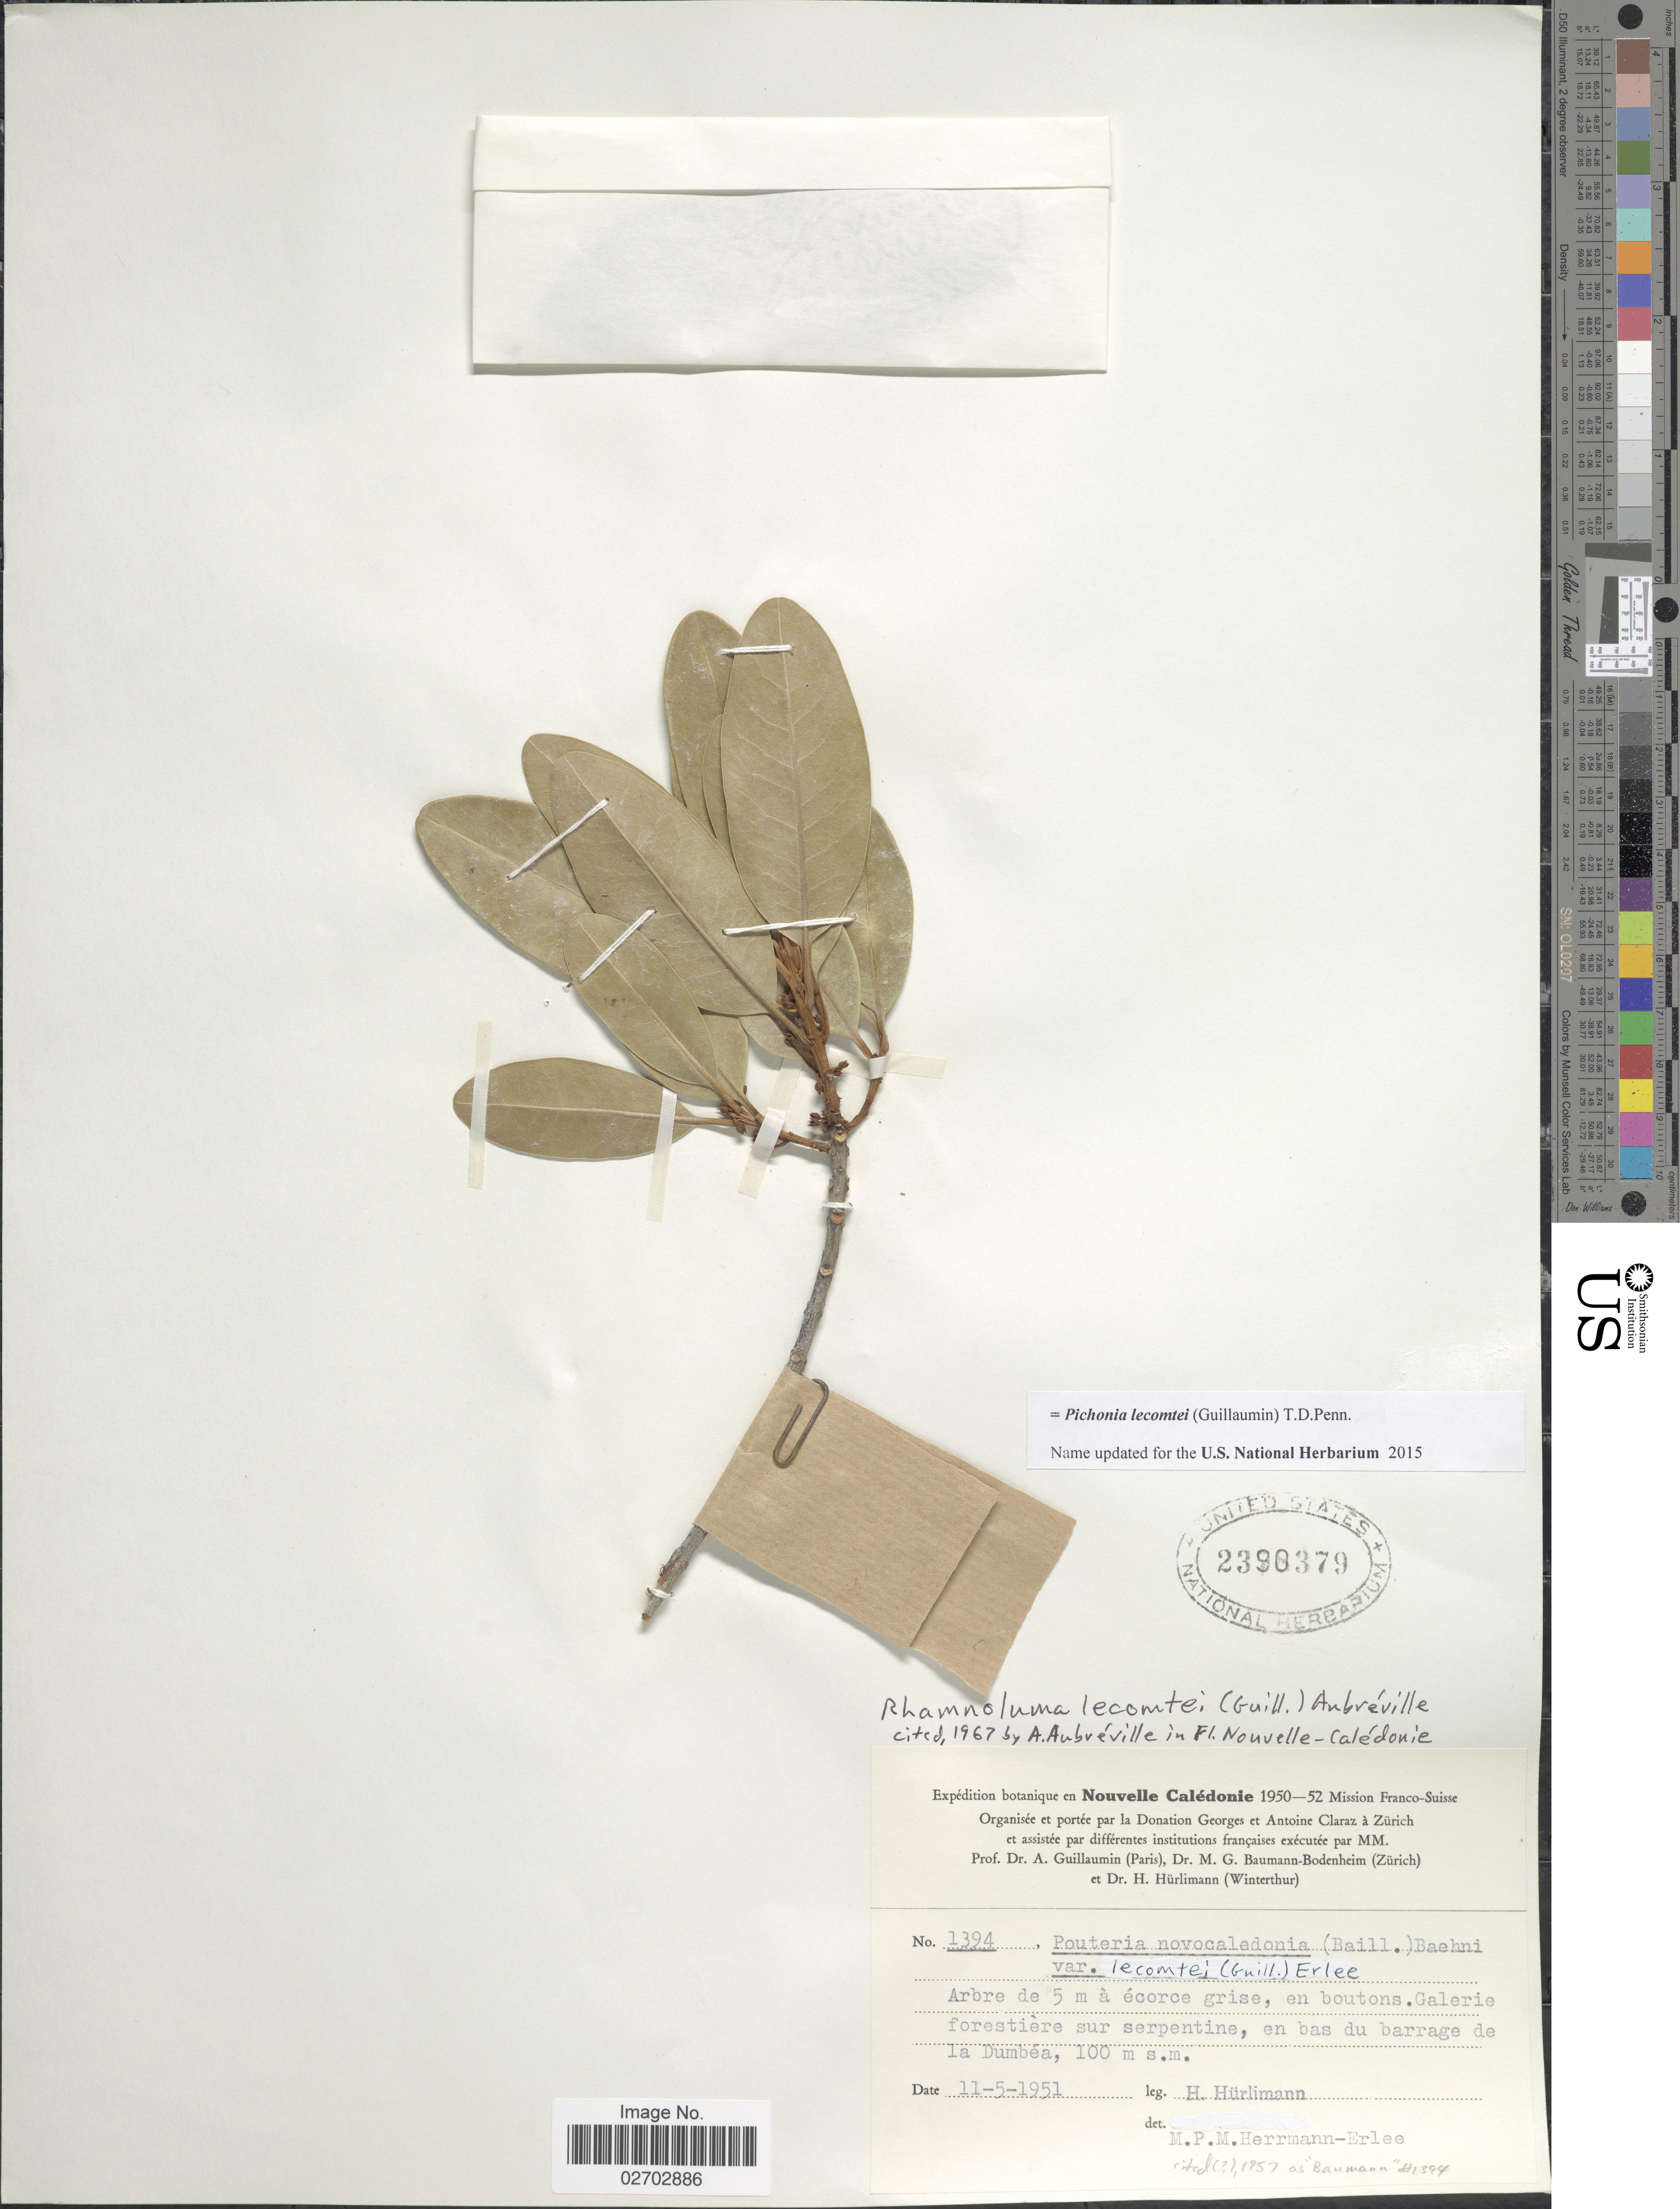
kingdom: Plantae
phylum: Tracheophyta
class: Magnoliopsida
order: Ericales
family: Sapotaceae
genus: Pichonia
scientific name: Pichonia lecomtei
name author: (Guillaumin) T.D. Penn.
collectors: H. Hürlimann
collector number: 1394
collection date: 1951-05-11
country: New Caledonia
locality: En bas du barrage de la Dumbea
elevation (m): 100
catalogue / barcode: US 2390379